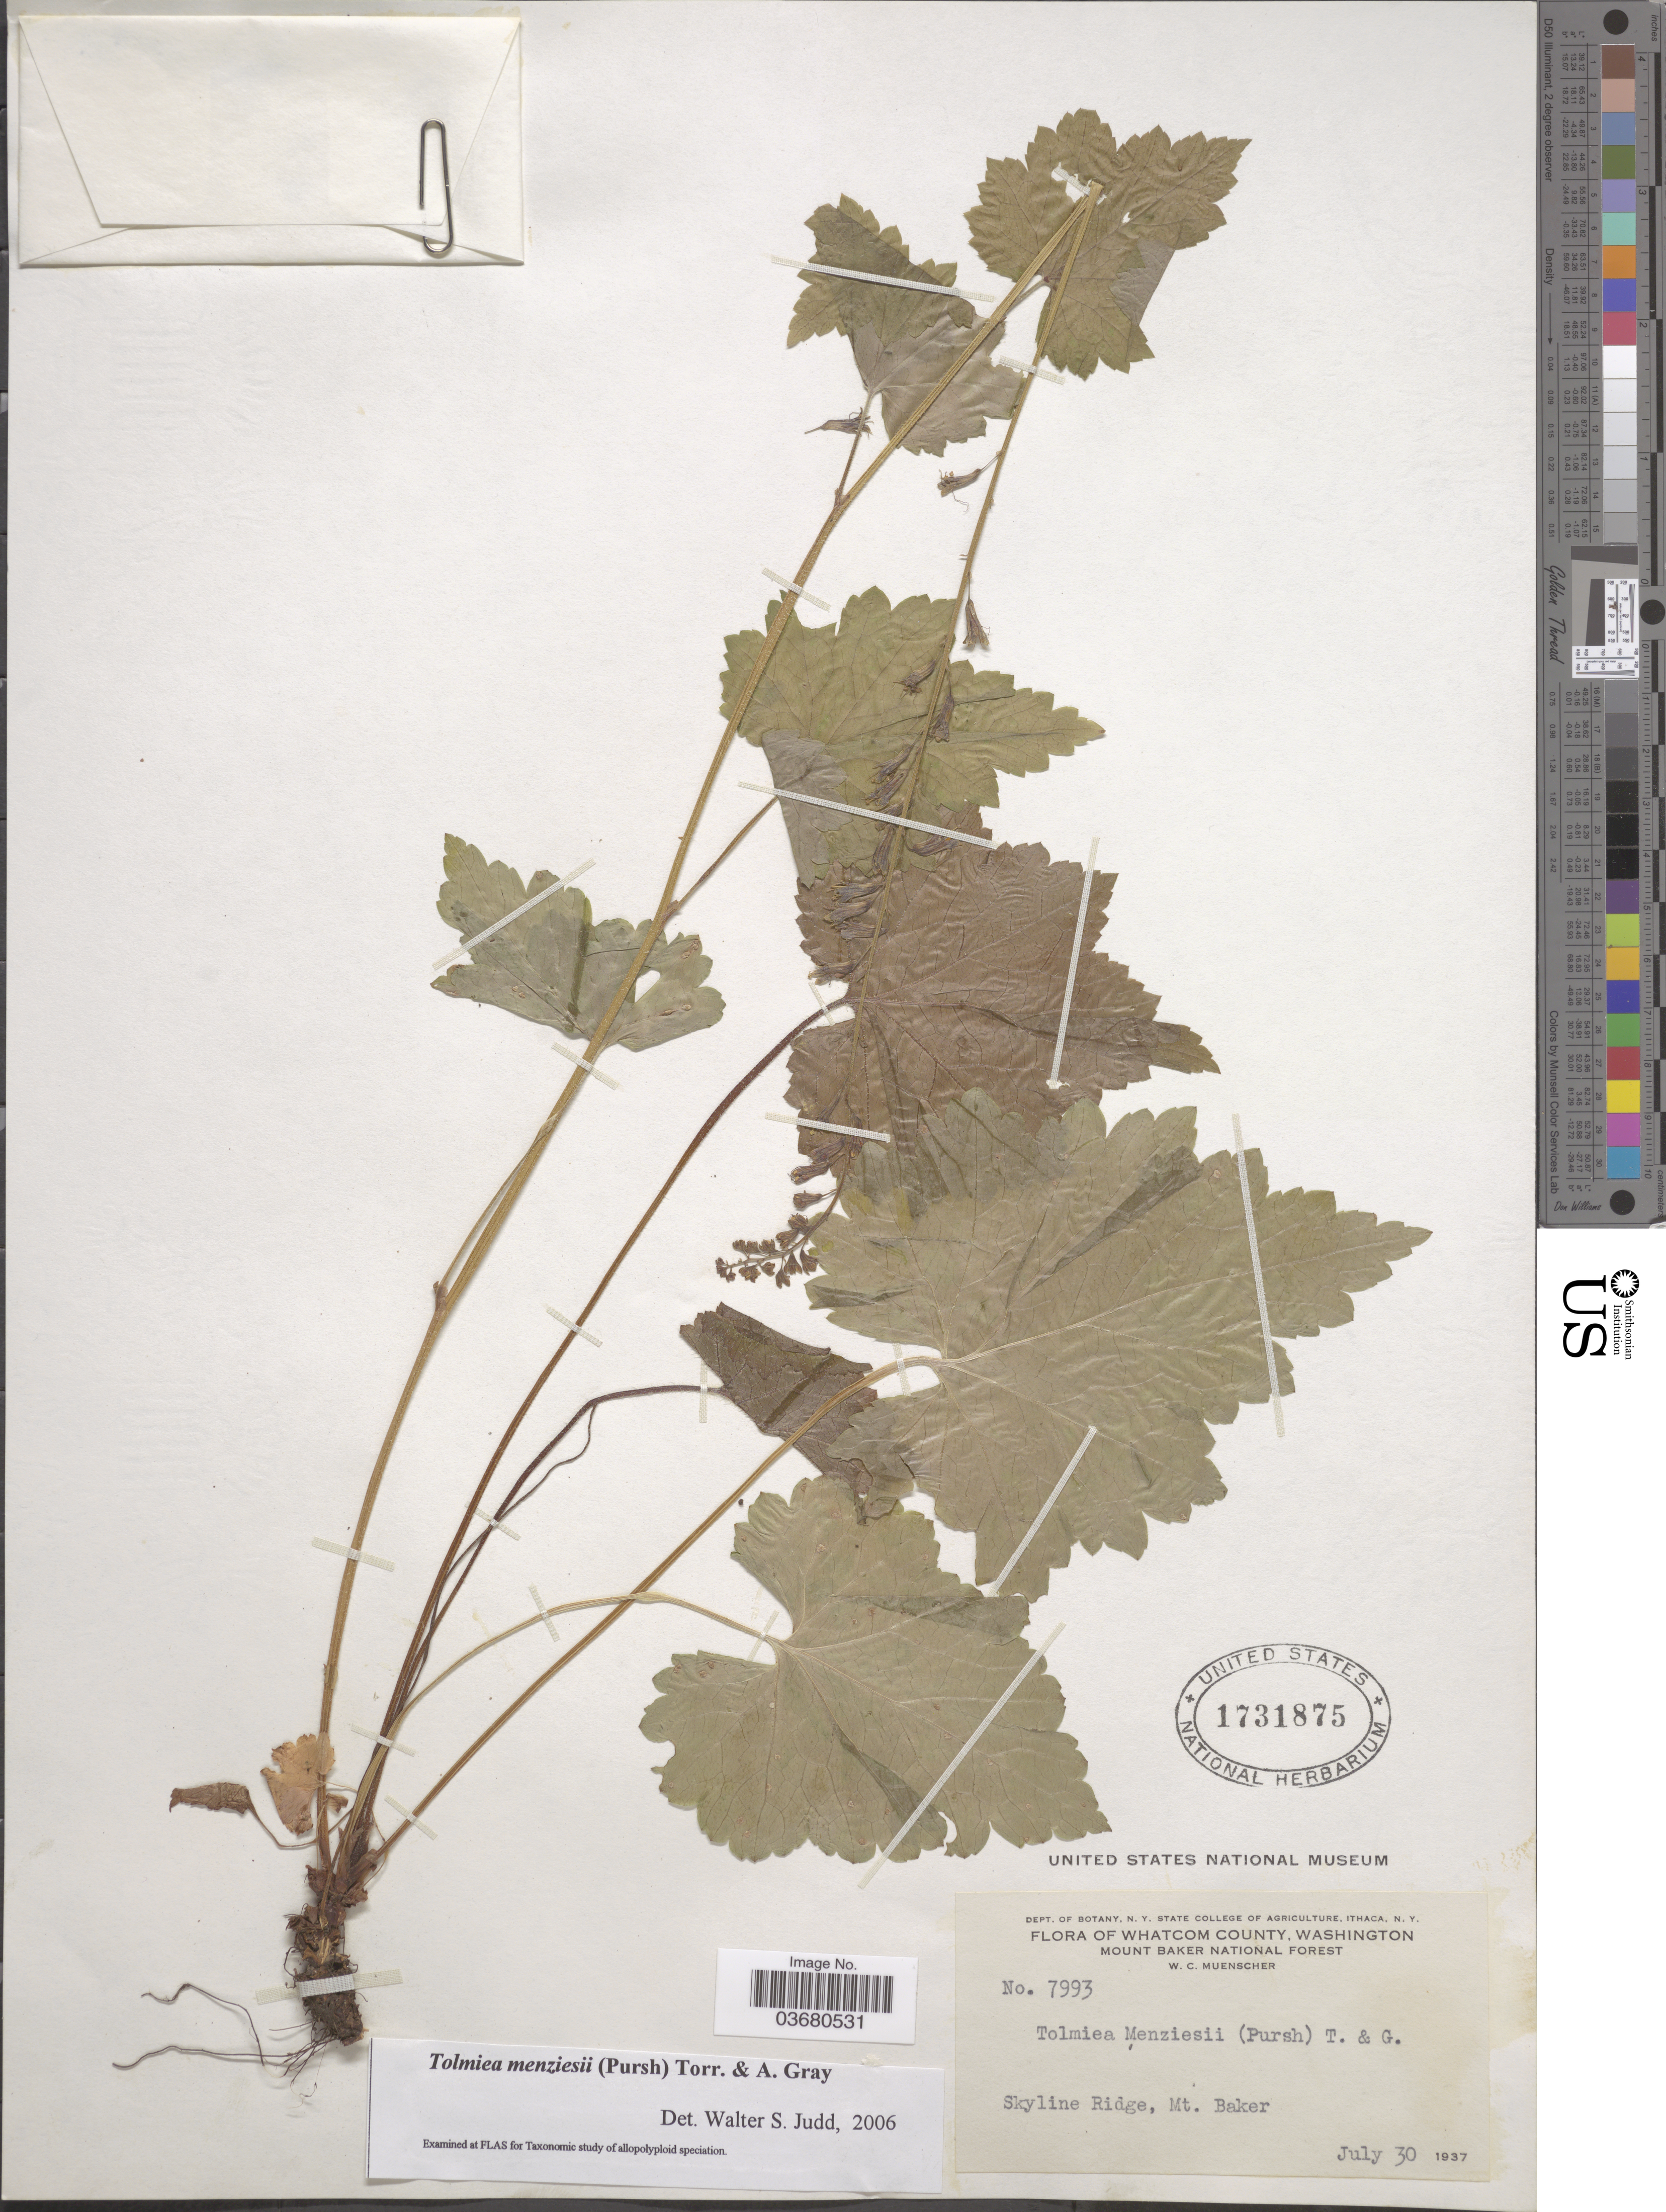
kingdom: Plantae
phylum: Tracheophyta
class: Magnoliopsida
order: Saxifragales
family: Saxifragaceae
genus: Tolmiea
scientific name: Tolmiea menziesii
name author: (Pursh) Torr. & A. Gray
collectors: W. Muenscher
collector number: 7993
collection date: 1937-07-30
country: United States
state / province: Washington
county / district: Whatcom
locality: Whatcom County. Mount Baker National Forest. Skyline Ridge, Mt. Baker.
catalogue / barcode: US 1731875